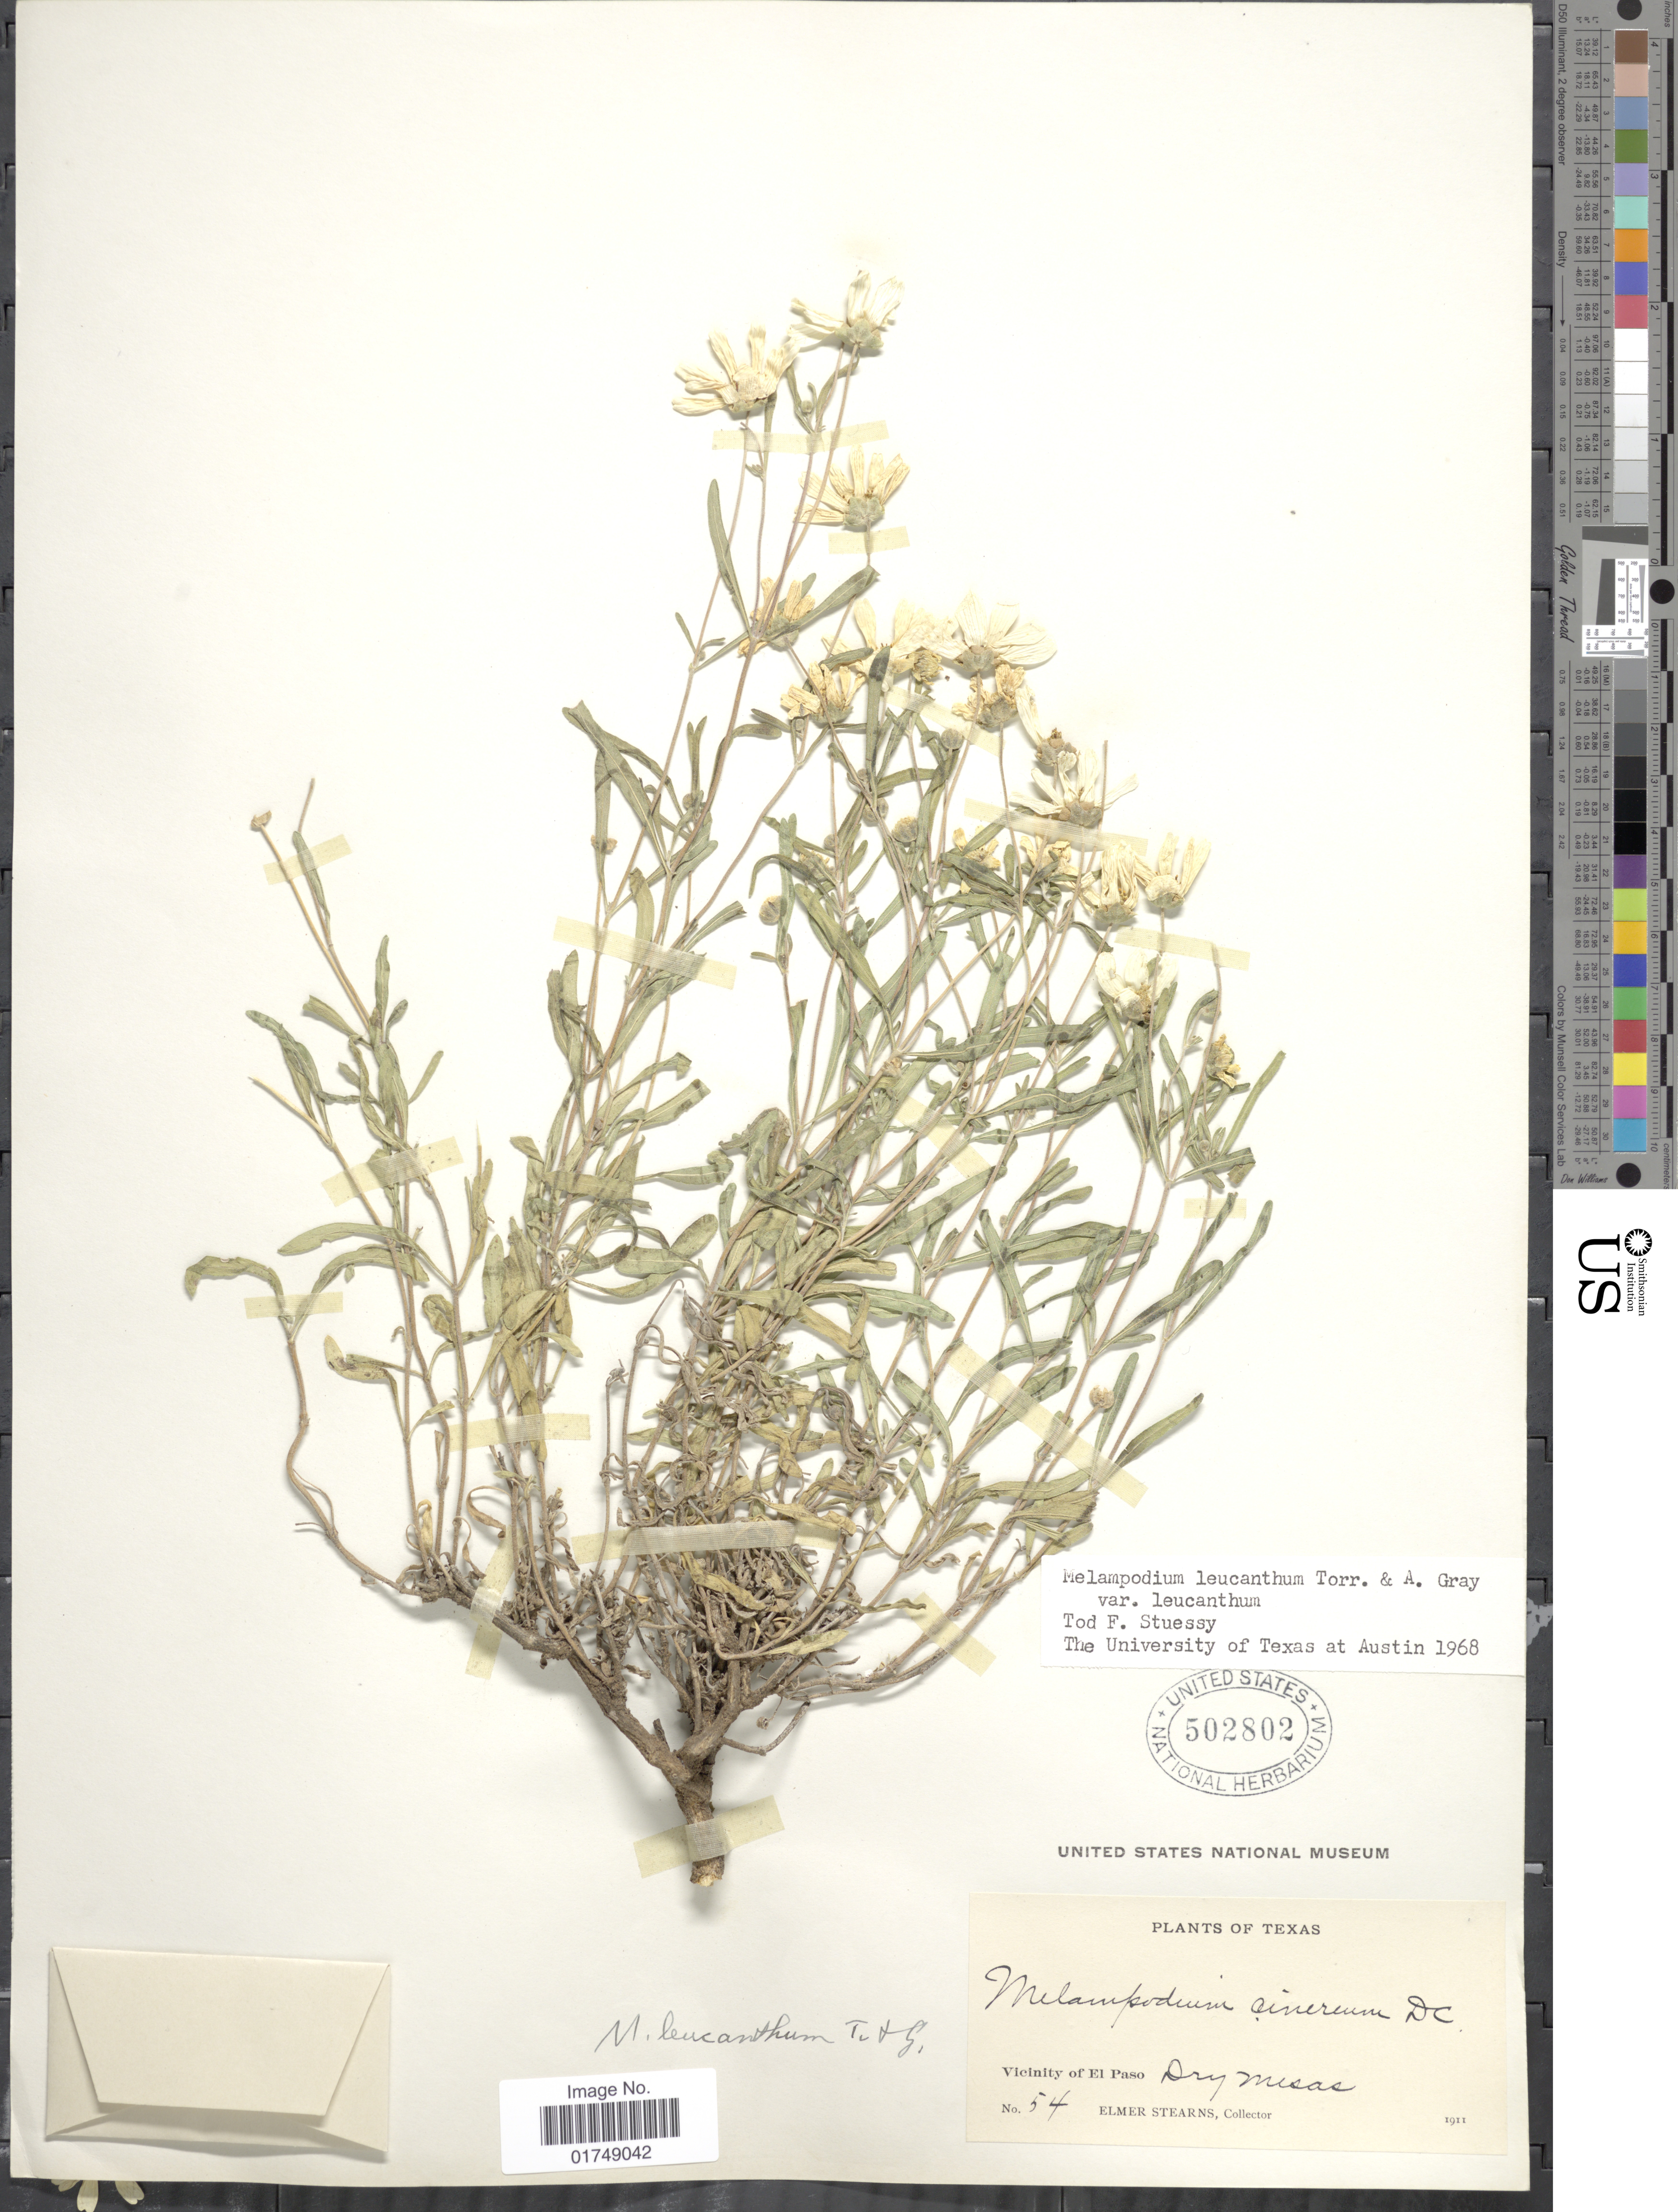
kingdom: Plantae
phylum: Tracheophyta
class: Magnoliopsida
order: Asterales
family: Asteraceae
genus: Melampodium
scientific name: Melampodium leucanthum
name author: Torr. & A. Gray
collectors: E. Stearns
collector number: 54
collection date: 1911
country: United States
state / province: Texas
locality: Vicinity El Paso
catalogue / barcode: US 502802